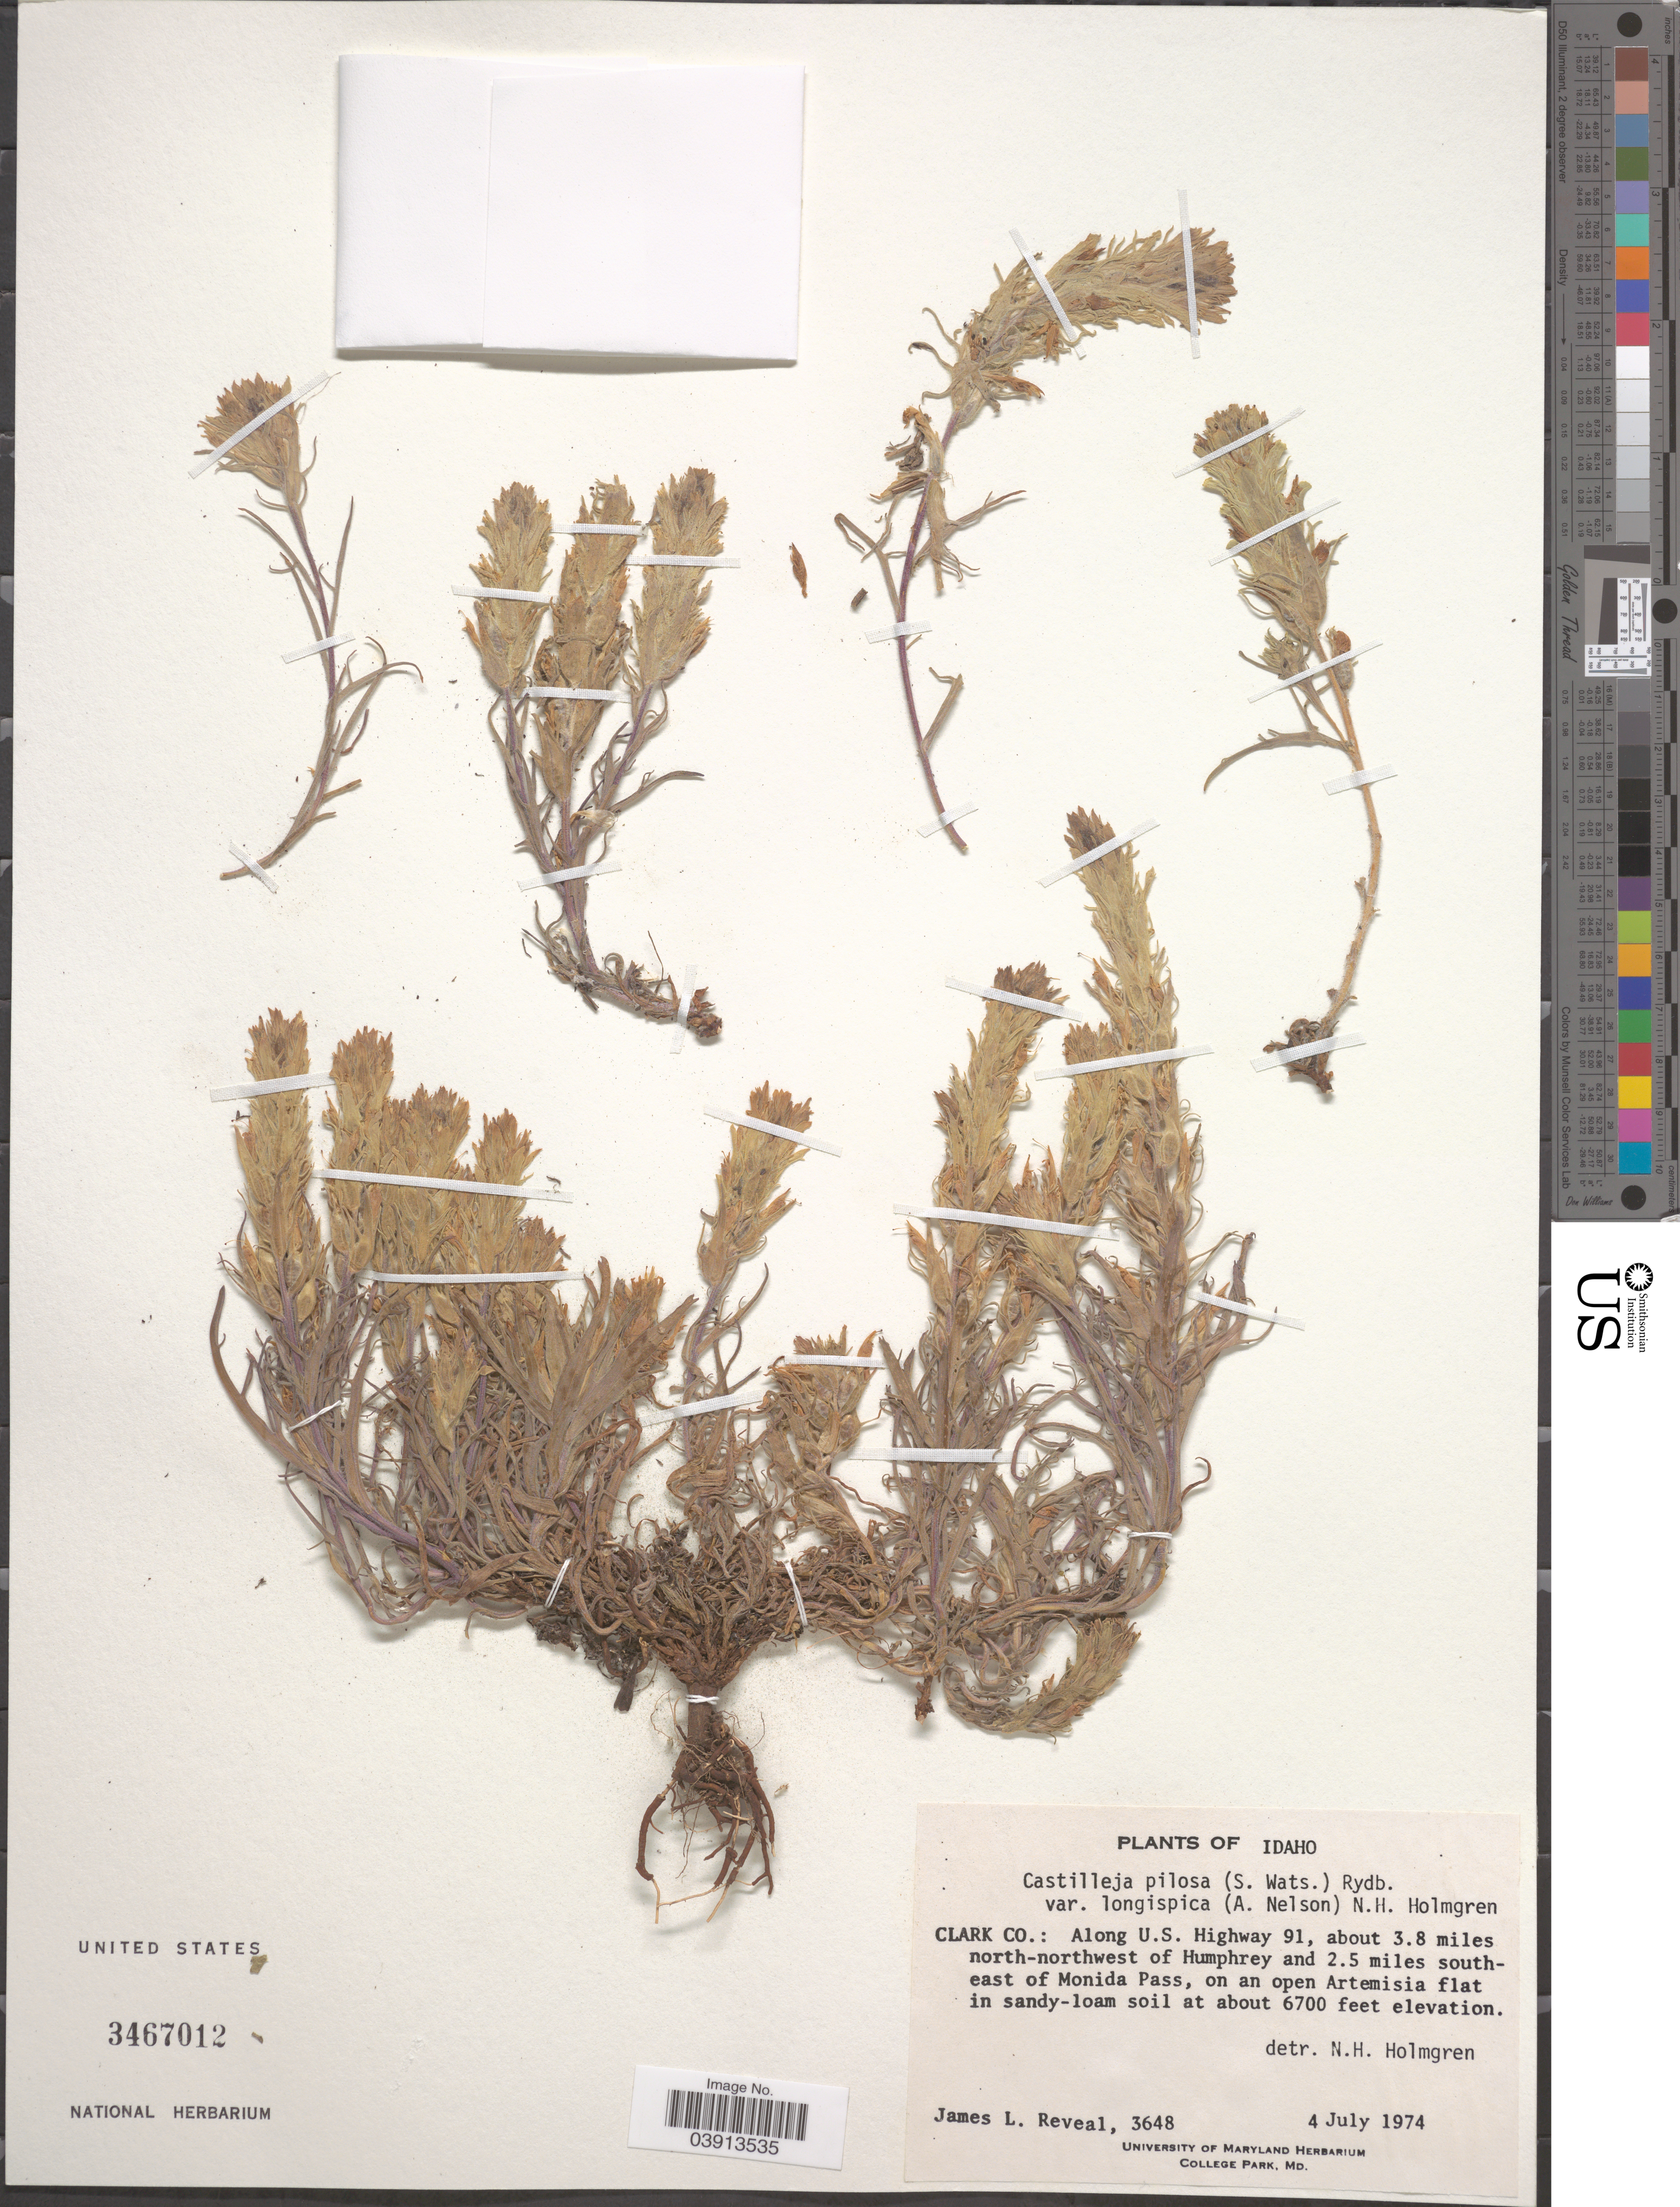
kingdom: Plantae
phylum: Tracheophyta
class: Magnoliopsida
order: Lamiales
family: Orobanchaceae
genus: Castilleja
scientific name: Castilleja pilosa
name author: (S. Watson) Rydb.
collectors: J. L. Reveal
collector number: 3648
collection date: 1974-07-04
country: United States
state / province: Idaho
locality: Clark Co.: Along U.S. Highway 91, about 3.8 miles north-northwest of Humphrey and 2.5 miles south-east of Monida Pass.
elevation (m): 2042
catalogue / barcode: US 3467012